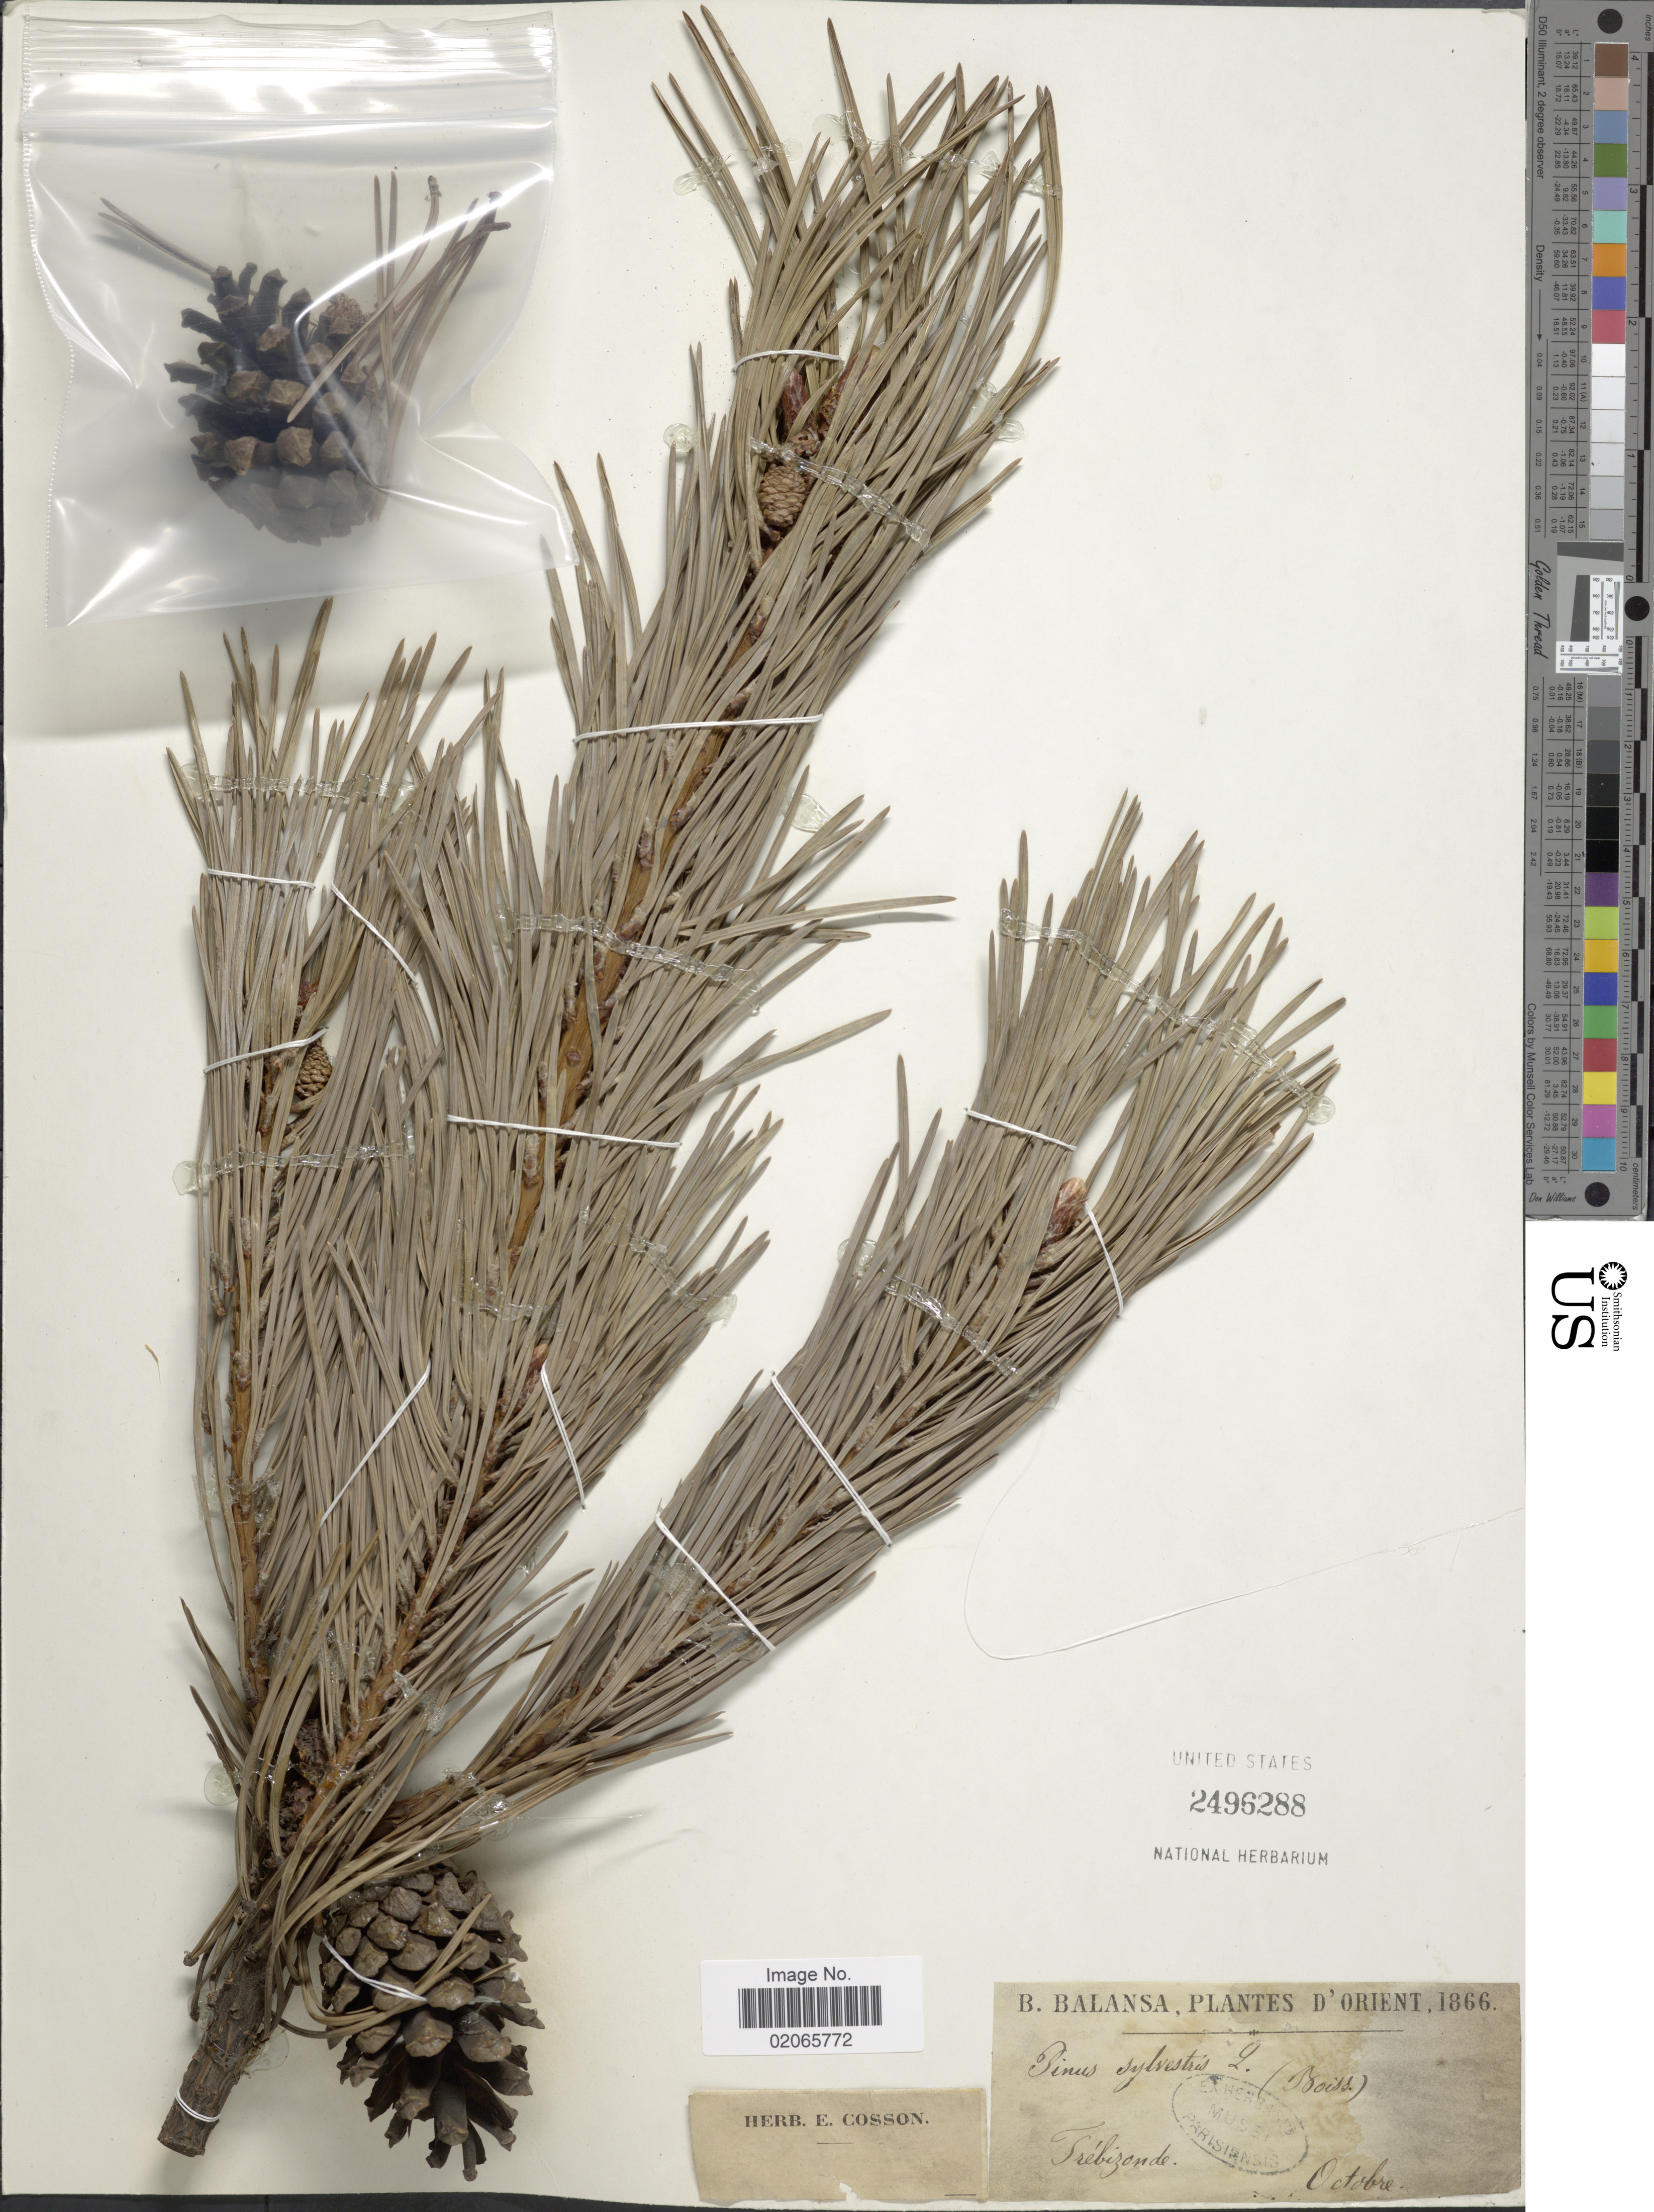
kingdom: Plantae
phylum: Tracheophyta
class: Pinopsida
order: Pinales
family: Pinaceae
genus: Pinus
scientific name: Pinus sylvestris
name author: L.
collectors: B. Balansa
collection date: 1866-10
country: Turkey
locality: D'Orient, Trebizonde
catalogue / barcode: US 2496288